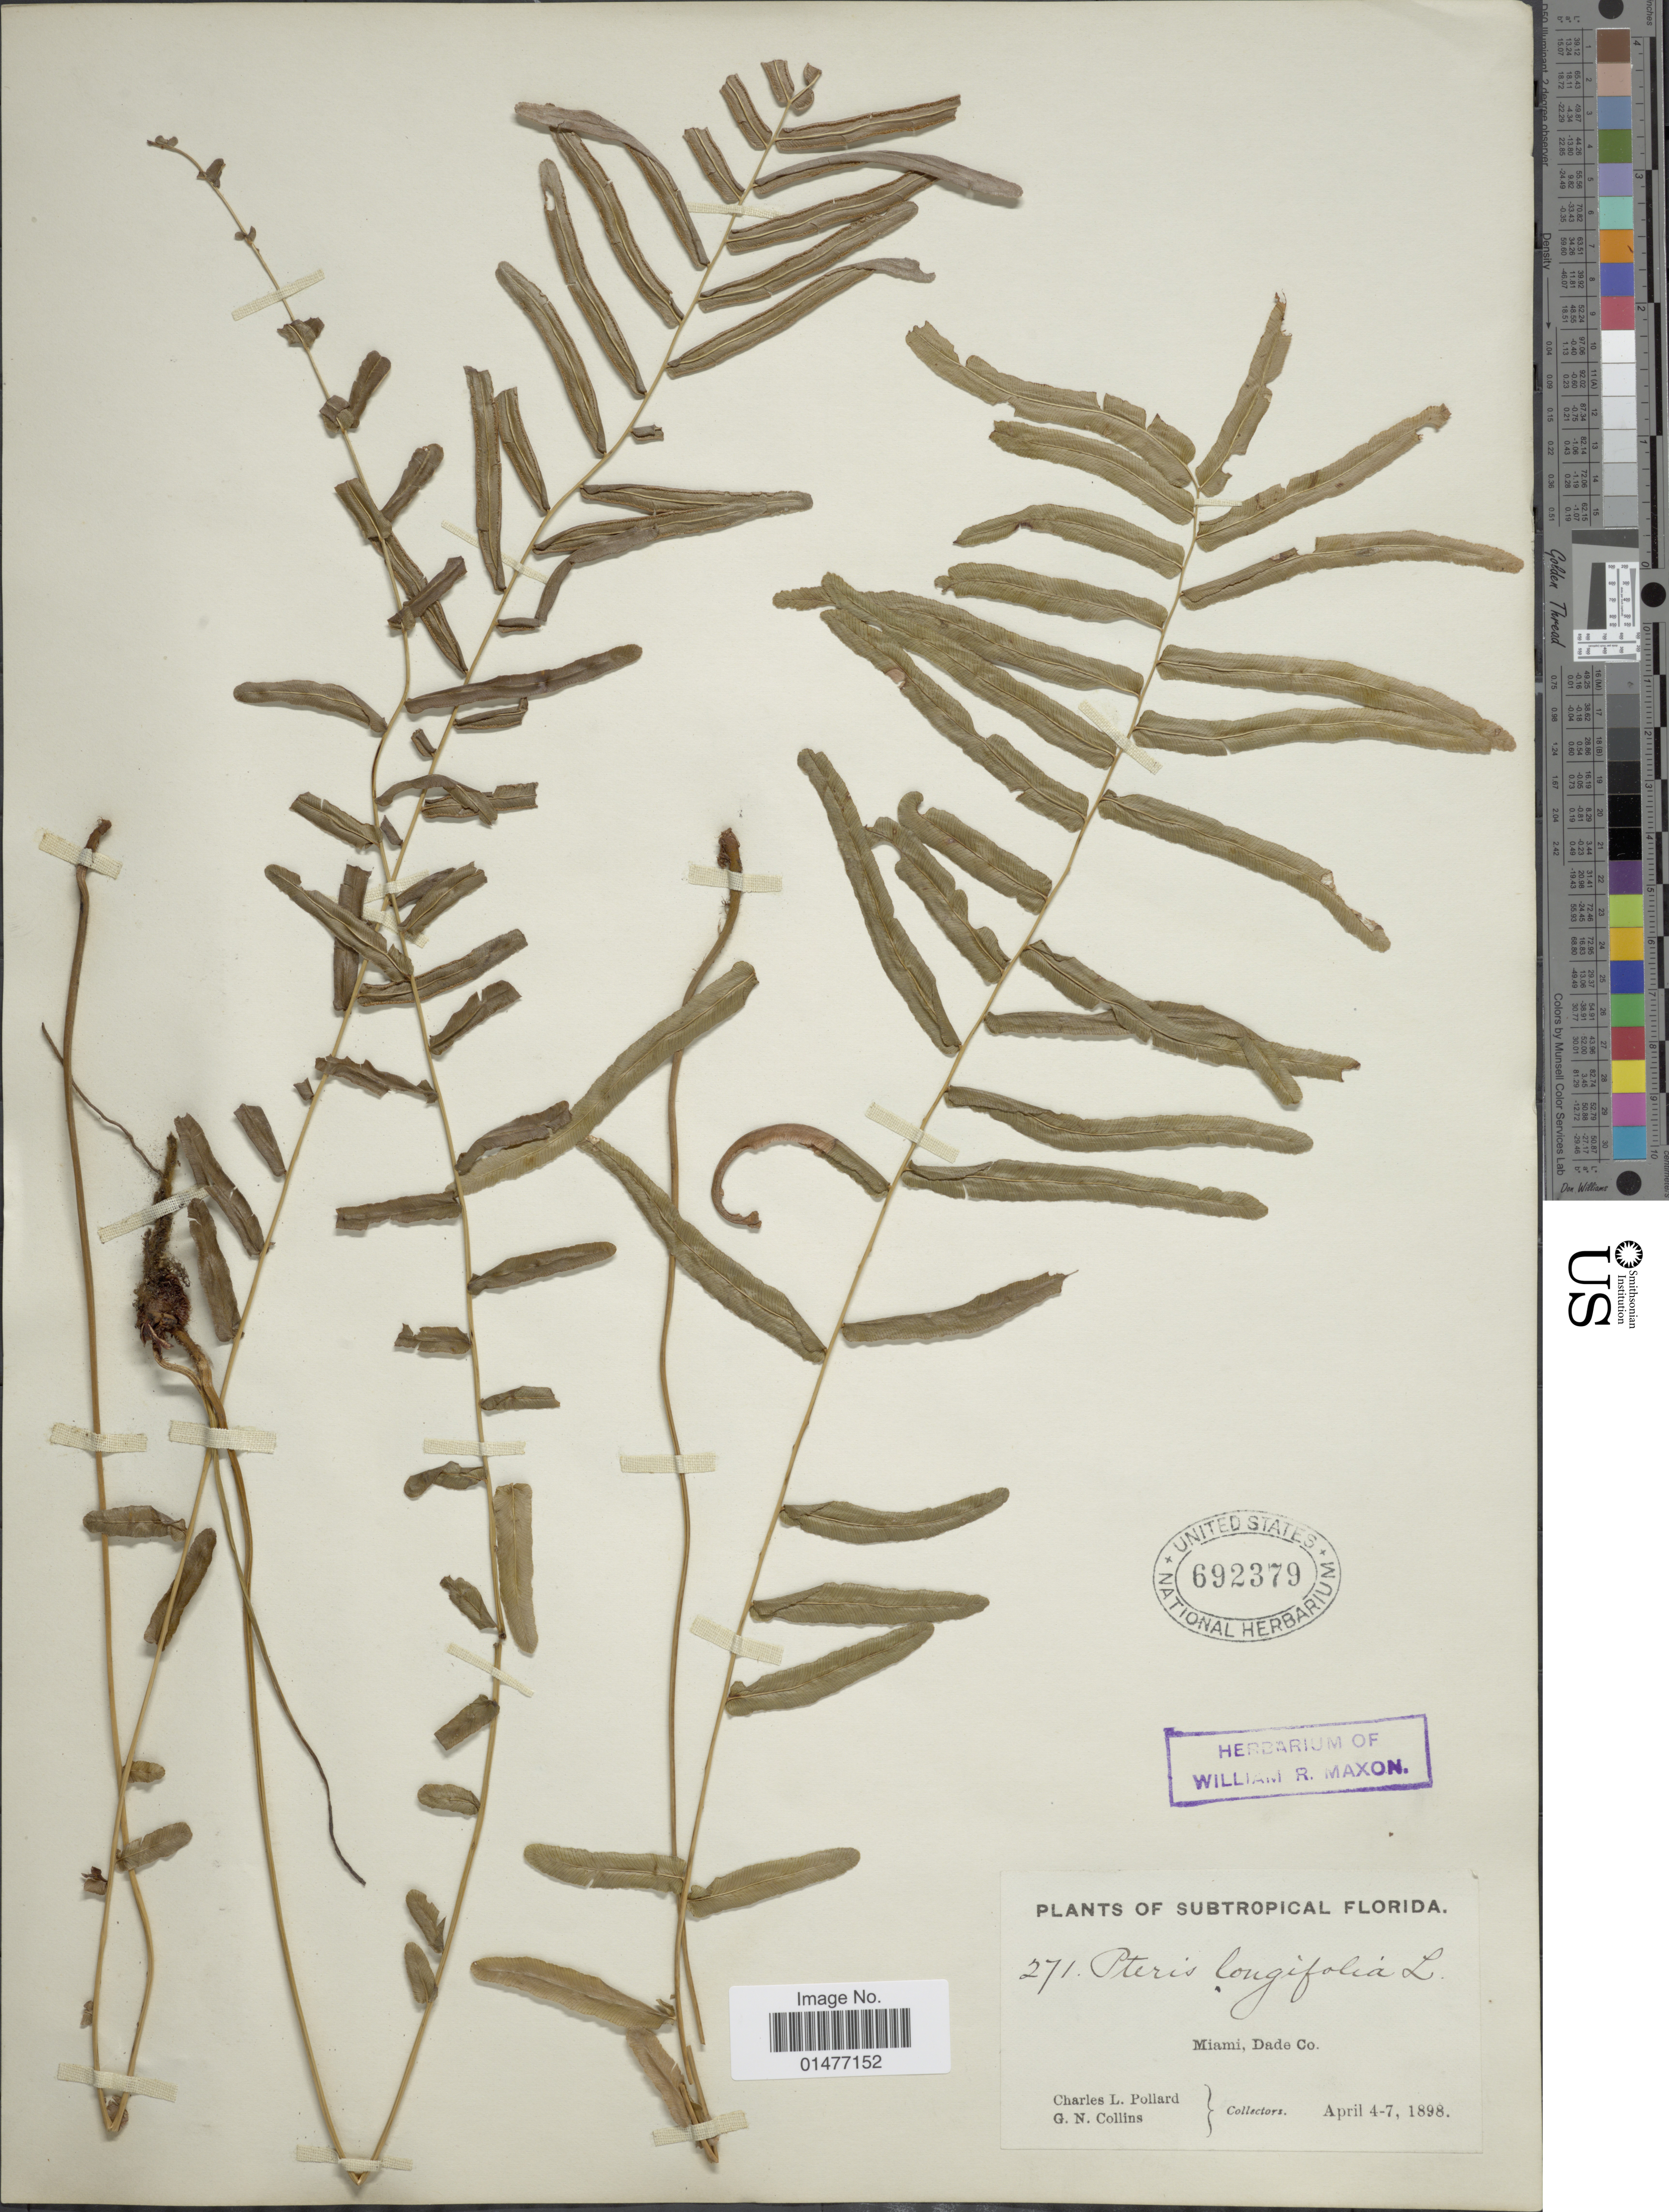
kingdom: Plantae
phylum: Tracheophyta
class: Polypodiopsida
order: Polypodiales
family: Pteridaceae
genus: Pteris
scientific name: Pteris bahamenis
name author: (J. Agardh) Fée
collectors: C. L. Pollard & G. Collins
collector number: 271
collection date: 1898-04-04/1898-04-07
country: United States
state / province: Florida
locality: Subtropical Florida, Miami, Dade Co.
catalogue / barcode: US 692379